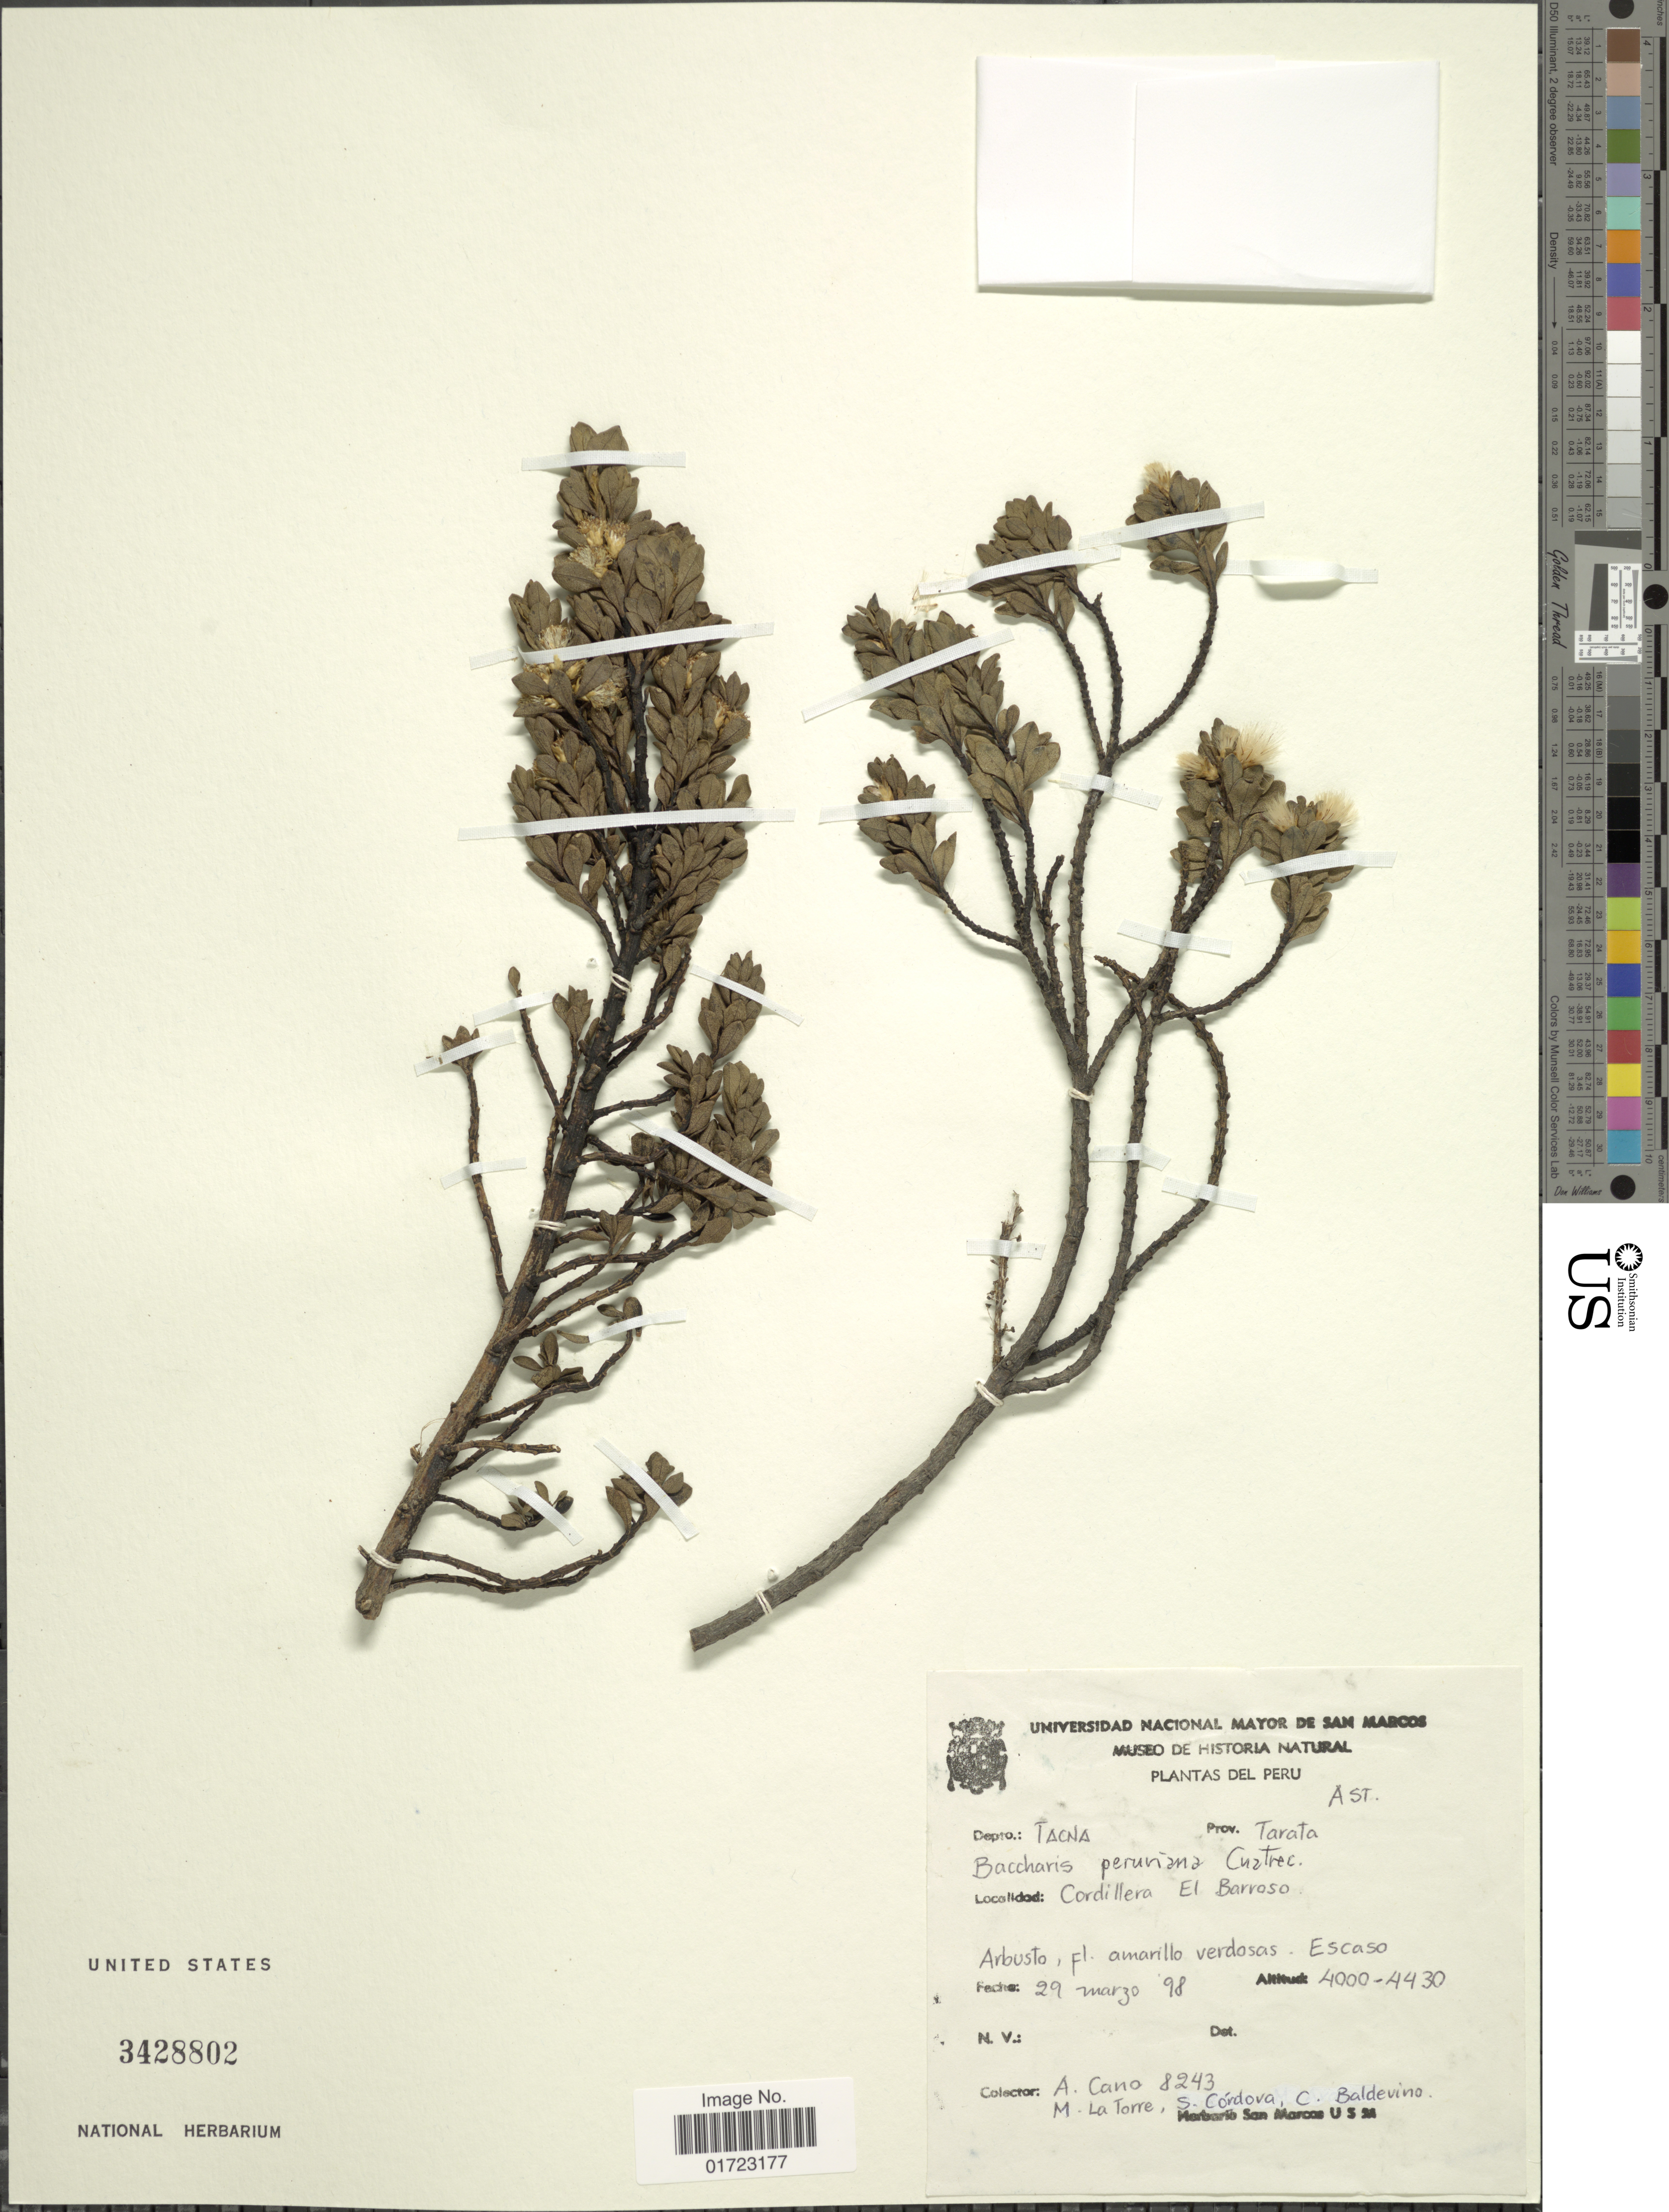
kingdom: Plantae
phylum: Tracheophyta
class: Magnoliopsida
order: Asterales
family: Asteraceae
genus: Baccharis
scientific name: Baccharis peruviana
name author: Cuatrec.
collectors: A. Cano, M. I. La Torre, S. Cordova & C. Baldeviano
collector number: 8243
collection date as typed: Transcribed d/m/y: 29/3/98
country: Peru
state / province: Tacna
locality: Prov. Tarata. Cordillera El Barroso.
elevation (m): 4000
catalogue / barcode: US 3428802